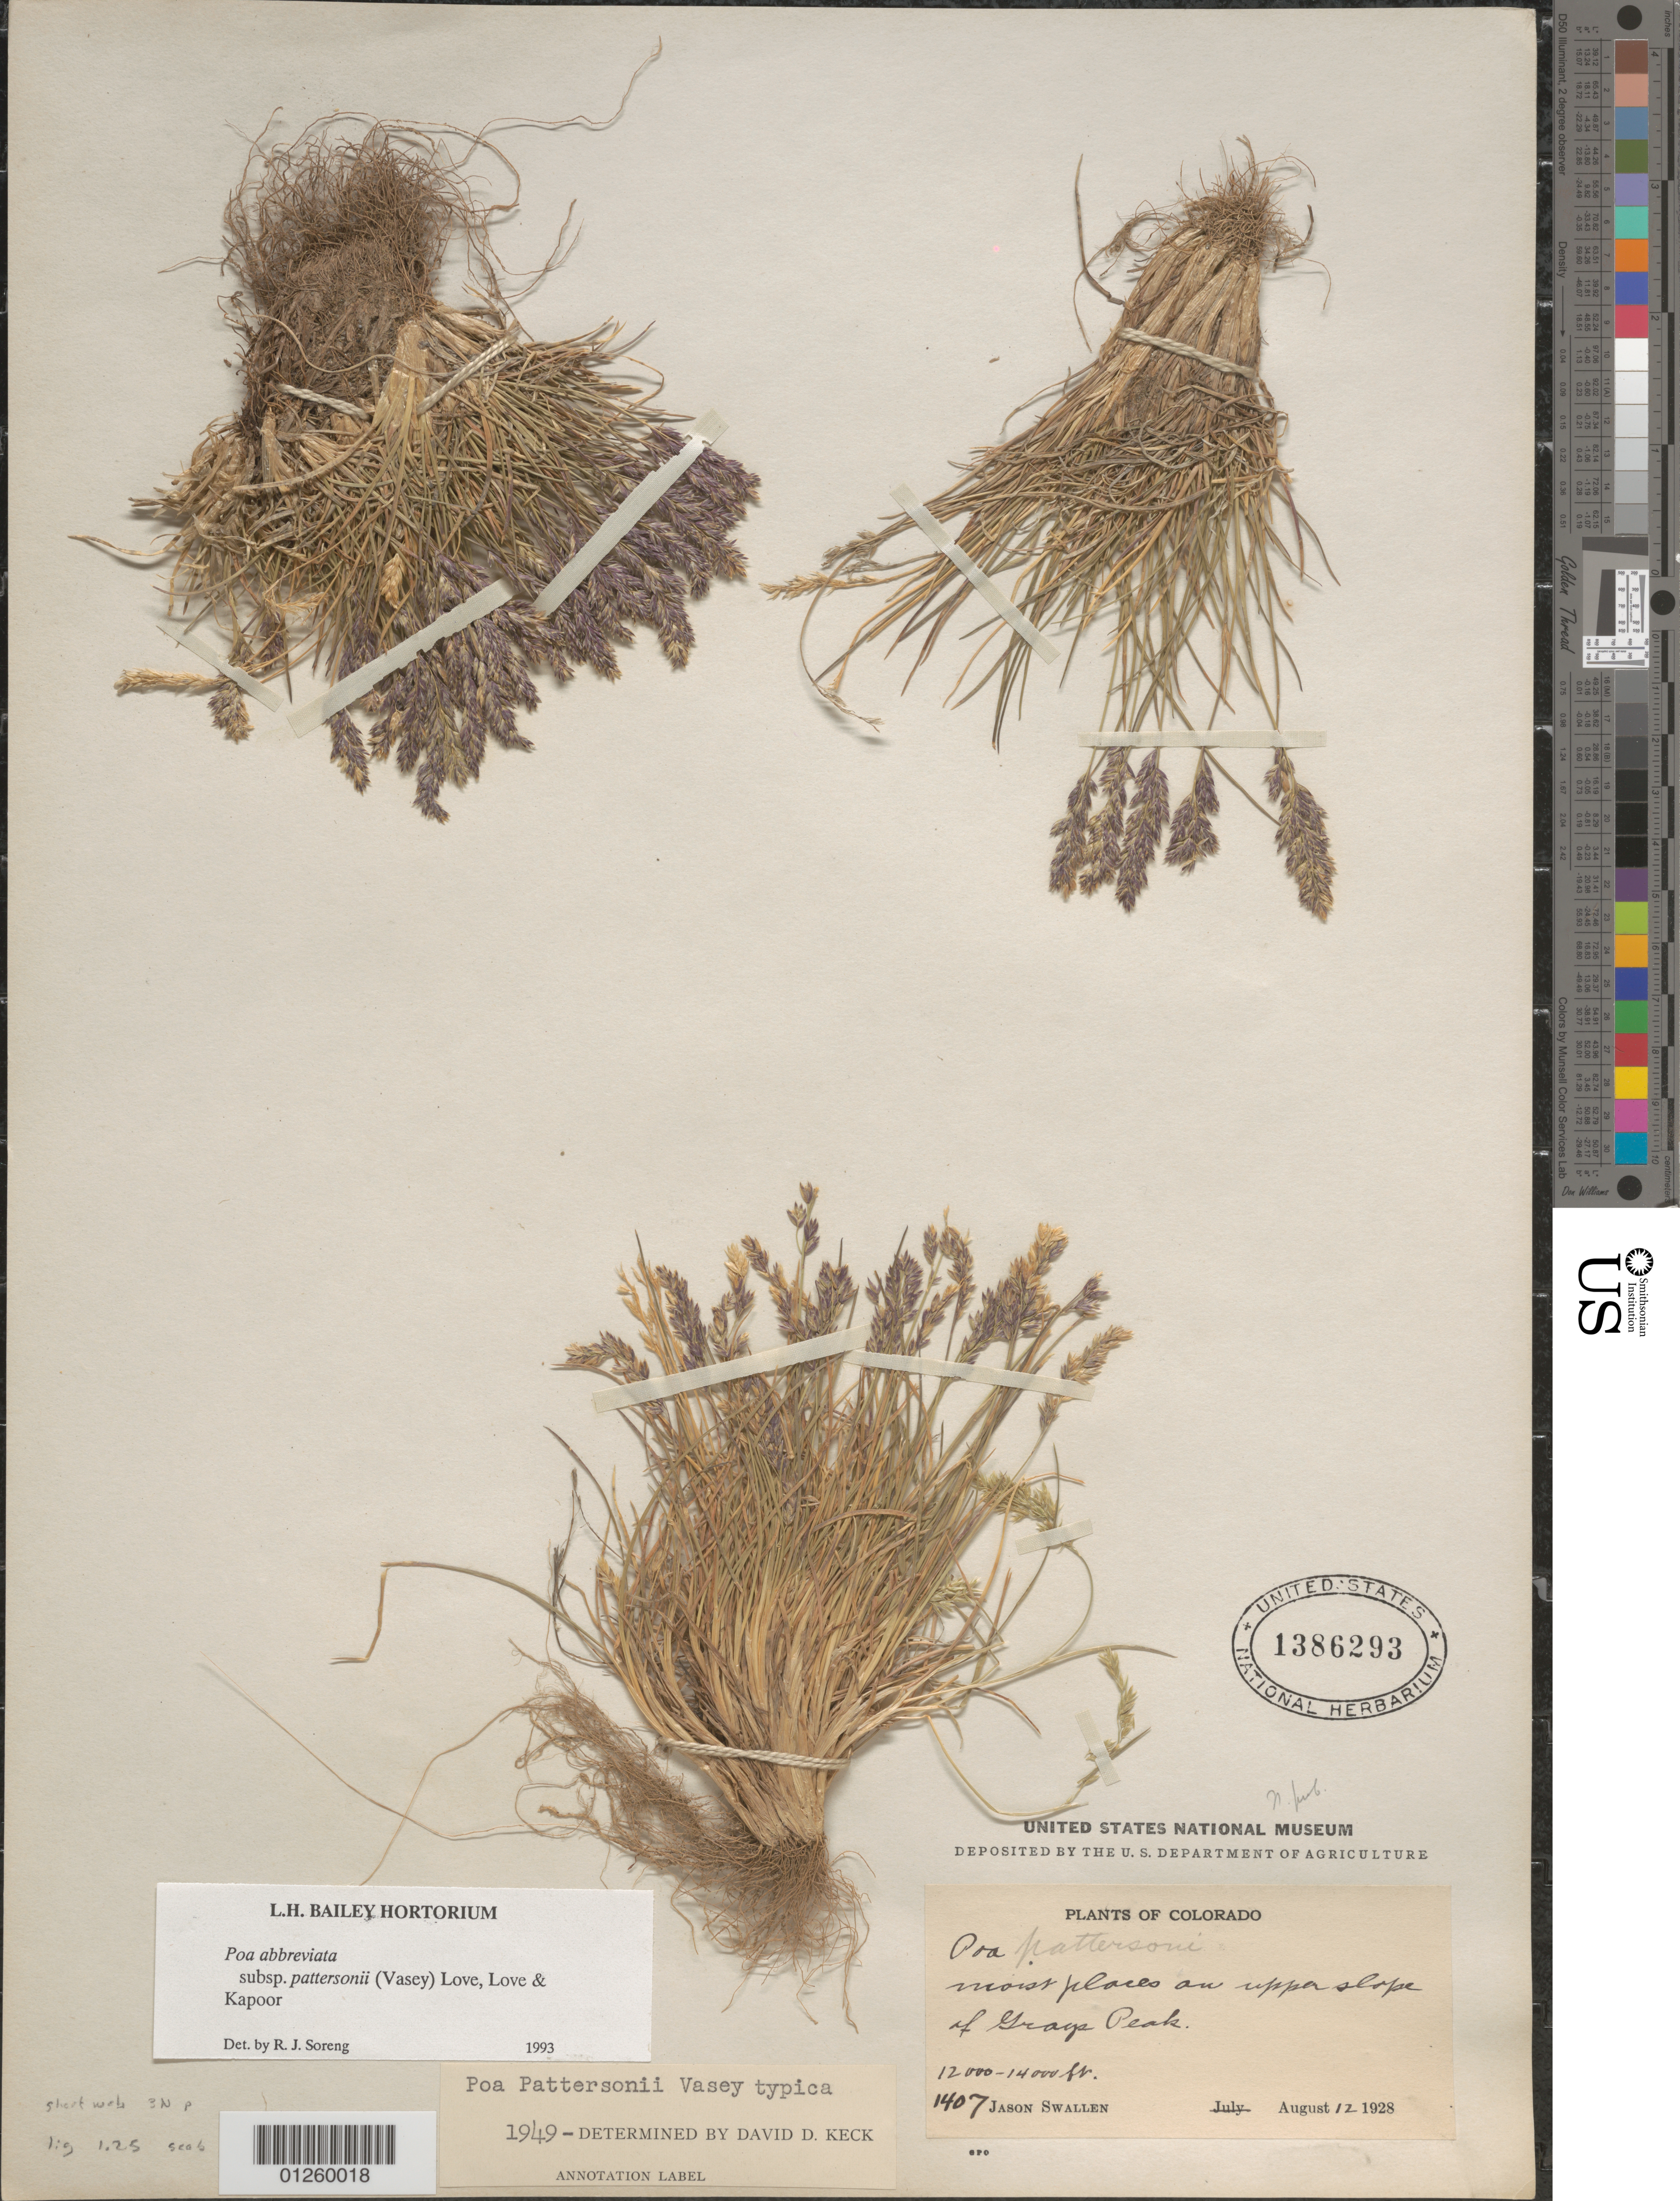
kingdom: Plantae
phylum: Tracheophyta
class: Liliopsida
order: Poales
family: Poaceae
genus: Poa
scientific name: Poa abbreviata subsp. pattersonii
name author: (Vasey) Á. Löve et al.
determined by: Soreng, Robert J., Research Associate (BOT), Smithsonian Institution - National Museum of Natural History (UNITED STATES)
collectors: J. R. Swallen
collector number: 1407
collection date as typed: August 12, 1928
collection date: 1928-08-12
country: United States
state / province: Colorado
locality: Grays Peak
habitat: moist places on upper slopes of Grays Peak.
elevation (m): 3658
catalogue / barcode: US 1386293